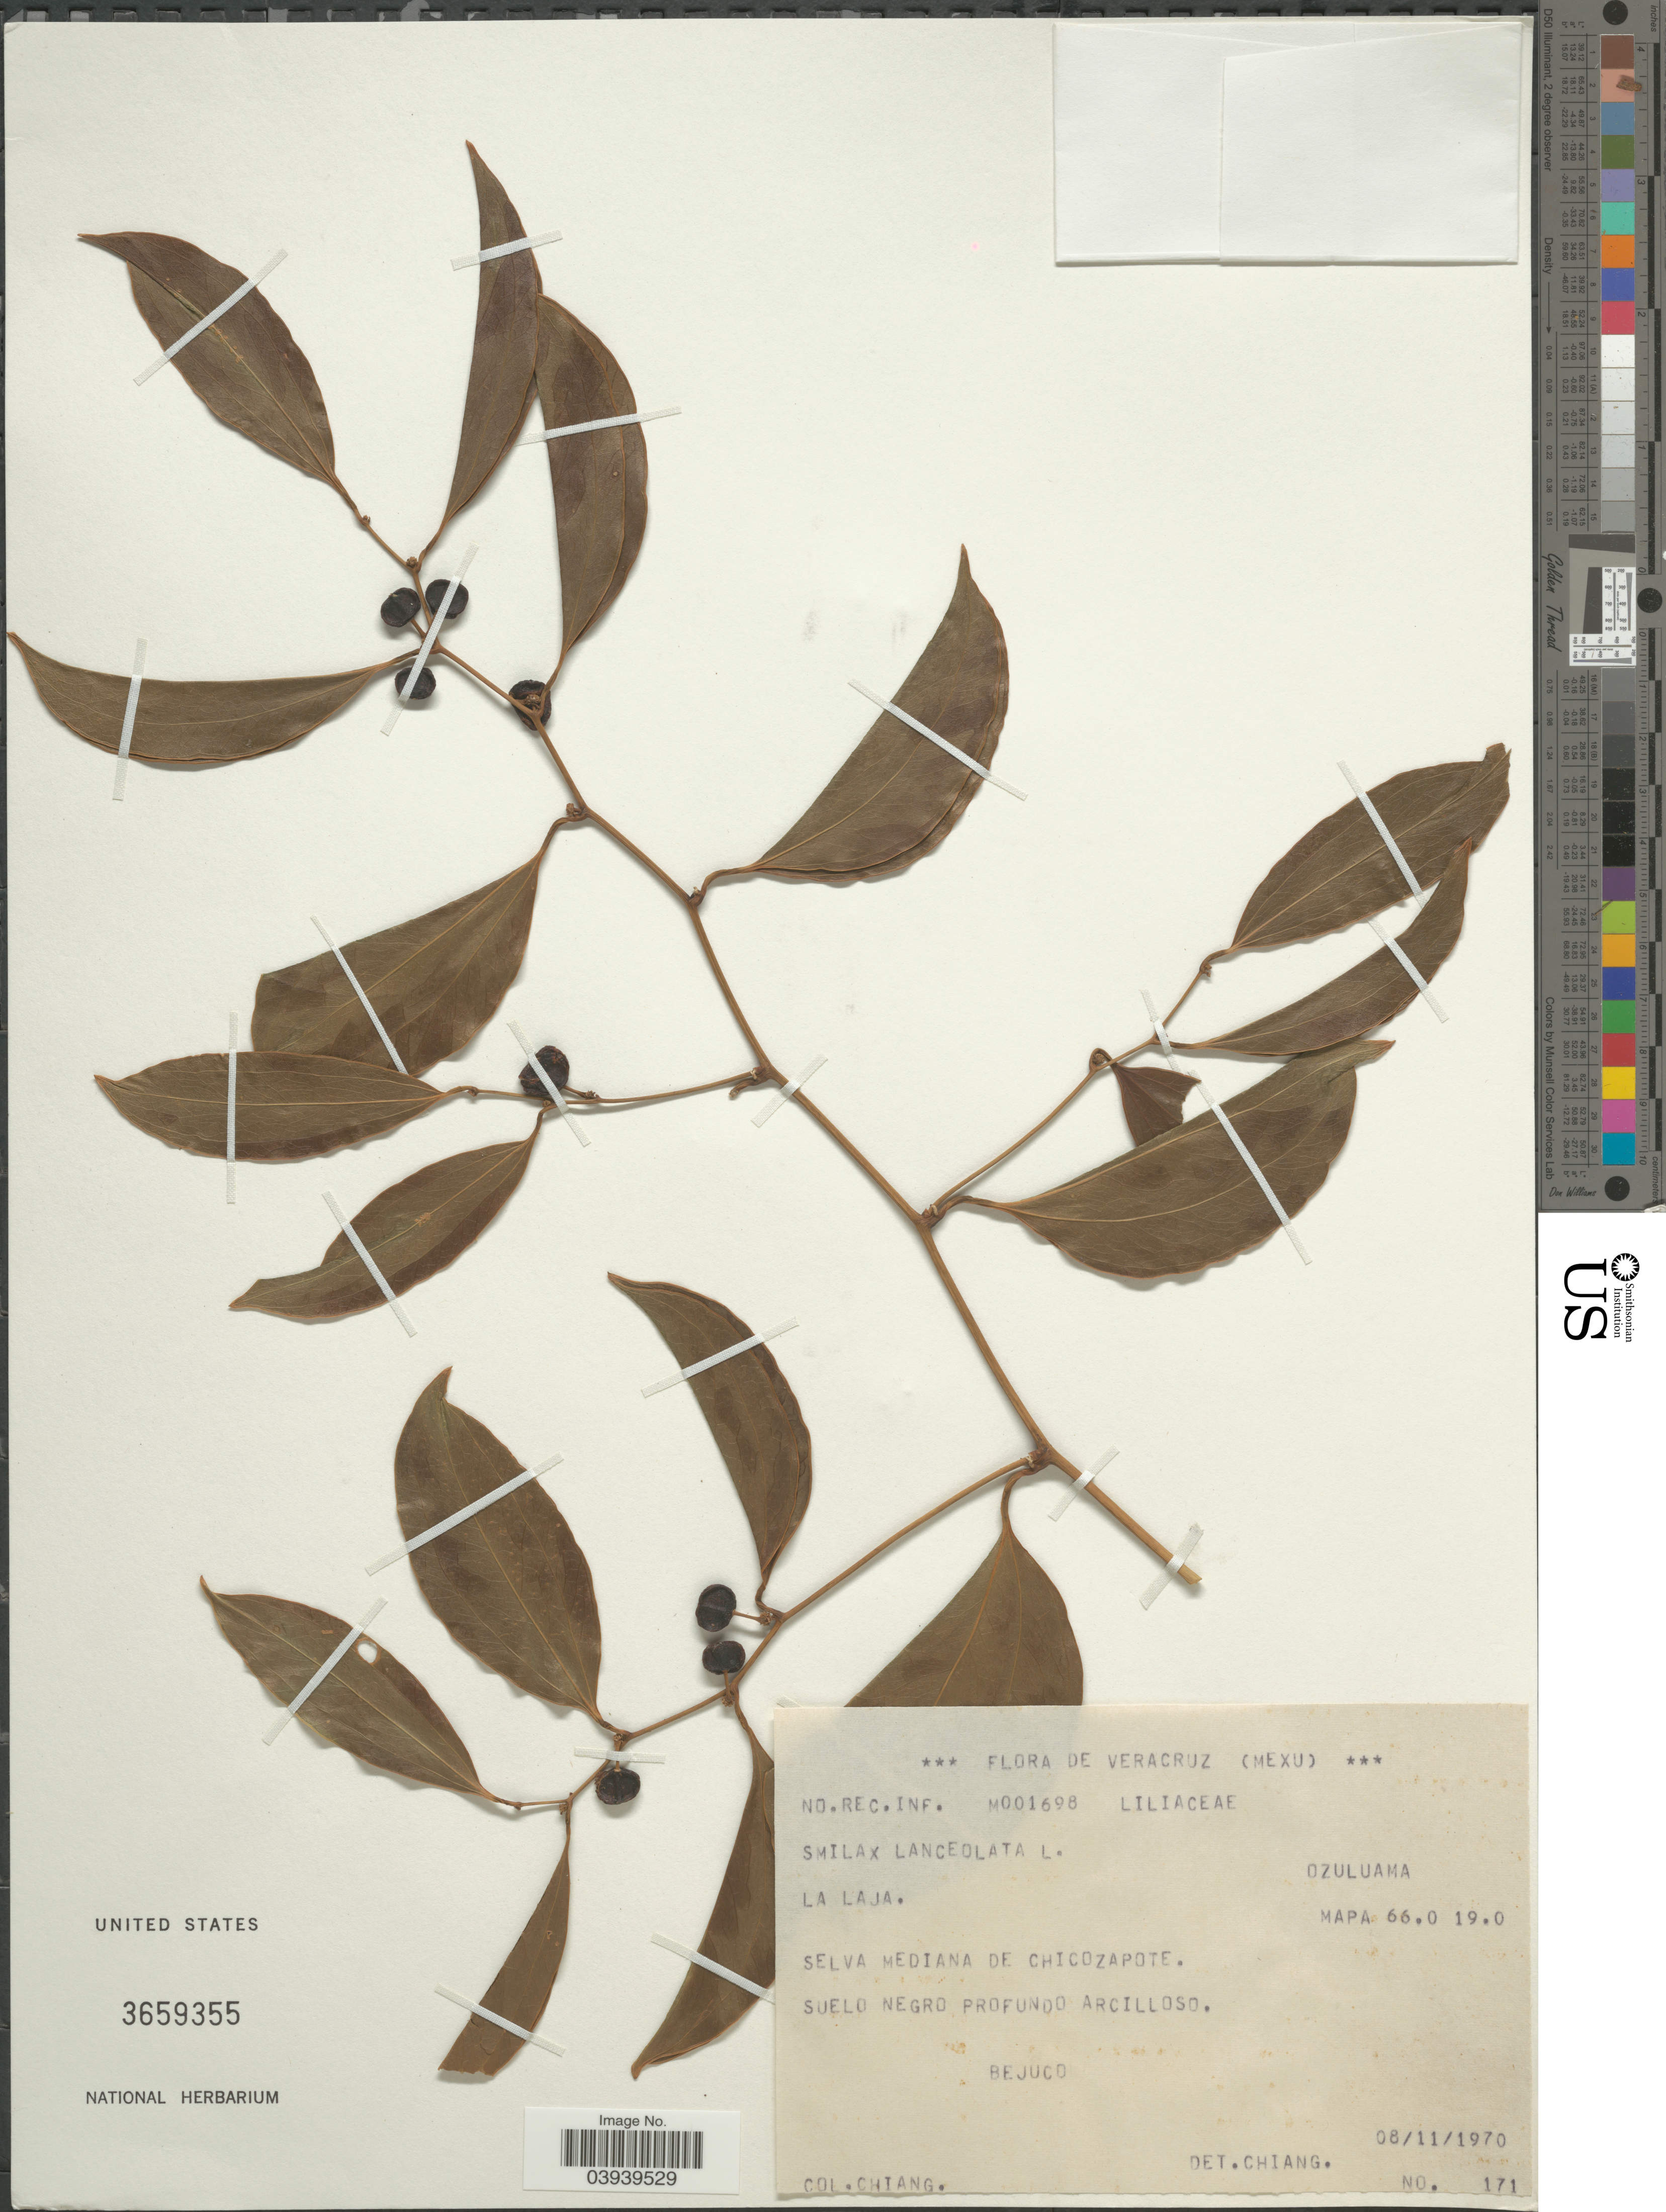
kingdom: Plantae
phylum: Tracheophyta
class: Liliopsida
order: Liliales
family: Smilacaceae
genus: Smilax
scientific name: Smilax lanceolata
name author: L.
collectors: -. Chiang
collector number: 171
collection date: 1970-11-08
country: Mexico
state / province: Veracruz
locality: Veracruz. La Laja. Ozuluama. Selva Mediana de Chicozapote. MAPA 66.0 19.0 Suelo Negro Profundo Arcilloso. Bejuco. Mapa 66.0 19.0.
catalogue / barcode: US 3659355